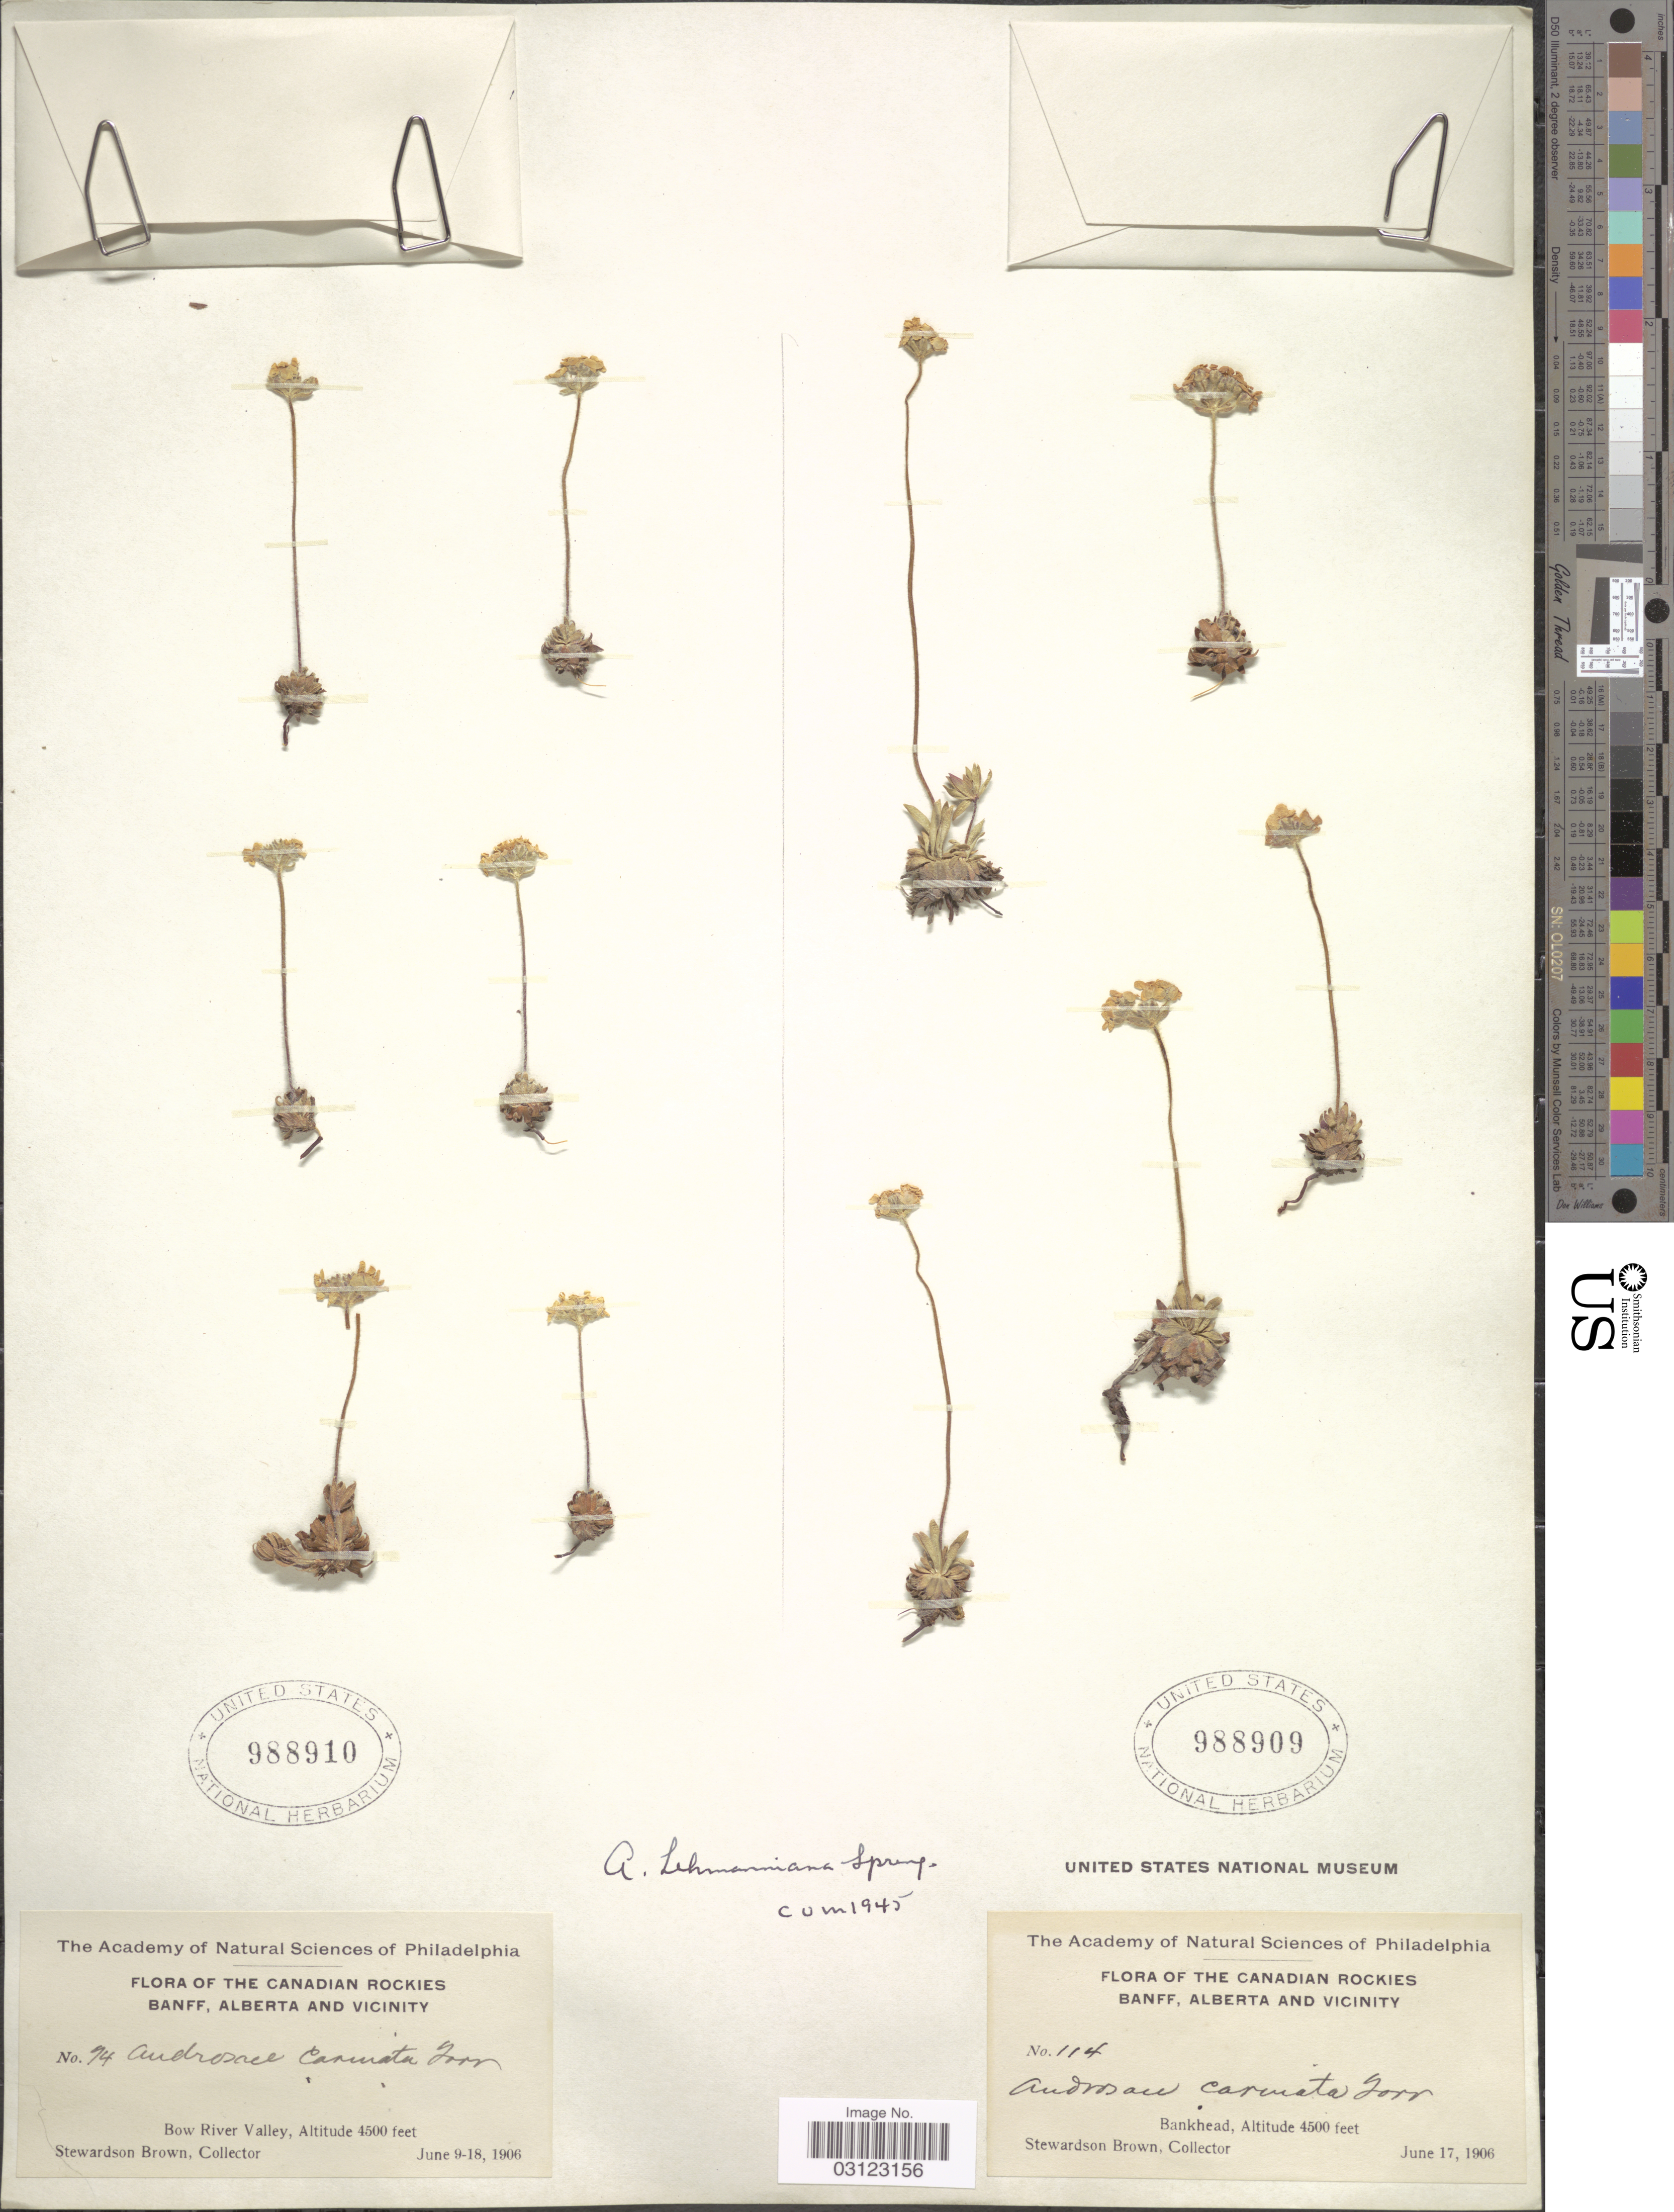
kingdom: Plantae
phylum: Tracheophyta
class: Magnoliopsida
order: Ericales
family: Primulaceae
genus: Androsace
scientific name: Androsace lehmanniana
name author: Spreng.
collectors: S. Brown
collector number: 74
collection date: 1906-06-09/1906-06-18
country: Canada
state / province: Alberta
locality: The Canadian Rockies. Banff, Alberta and vicinity. Bow River Valley.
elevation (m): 1372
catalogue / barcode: US 988910